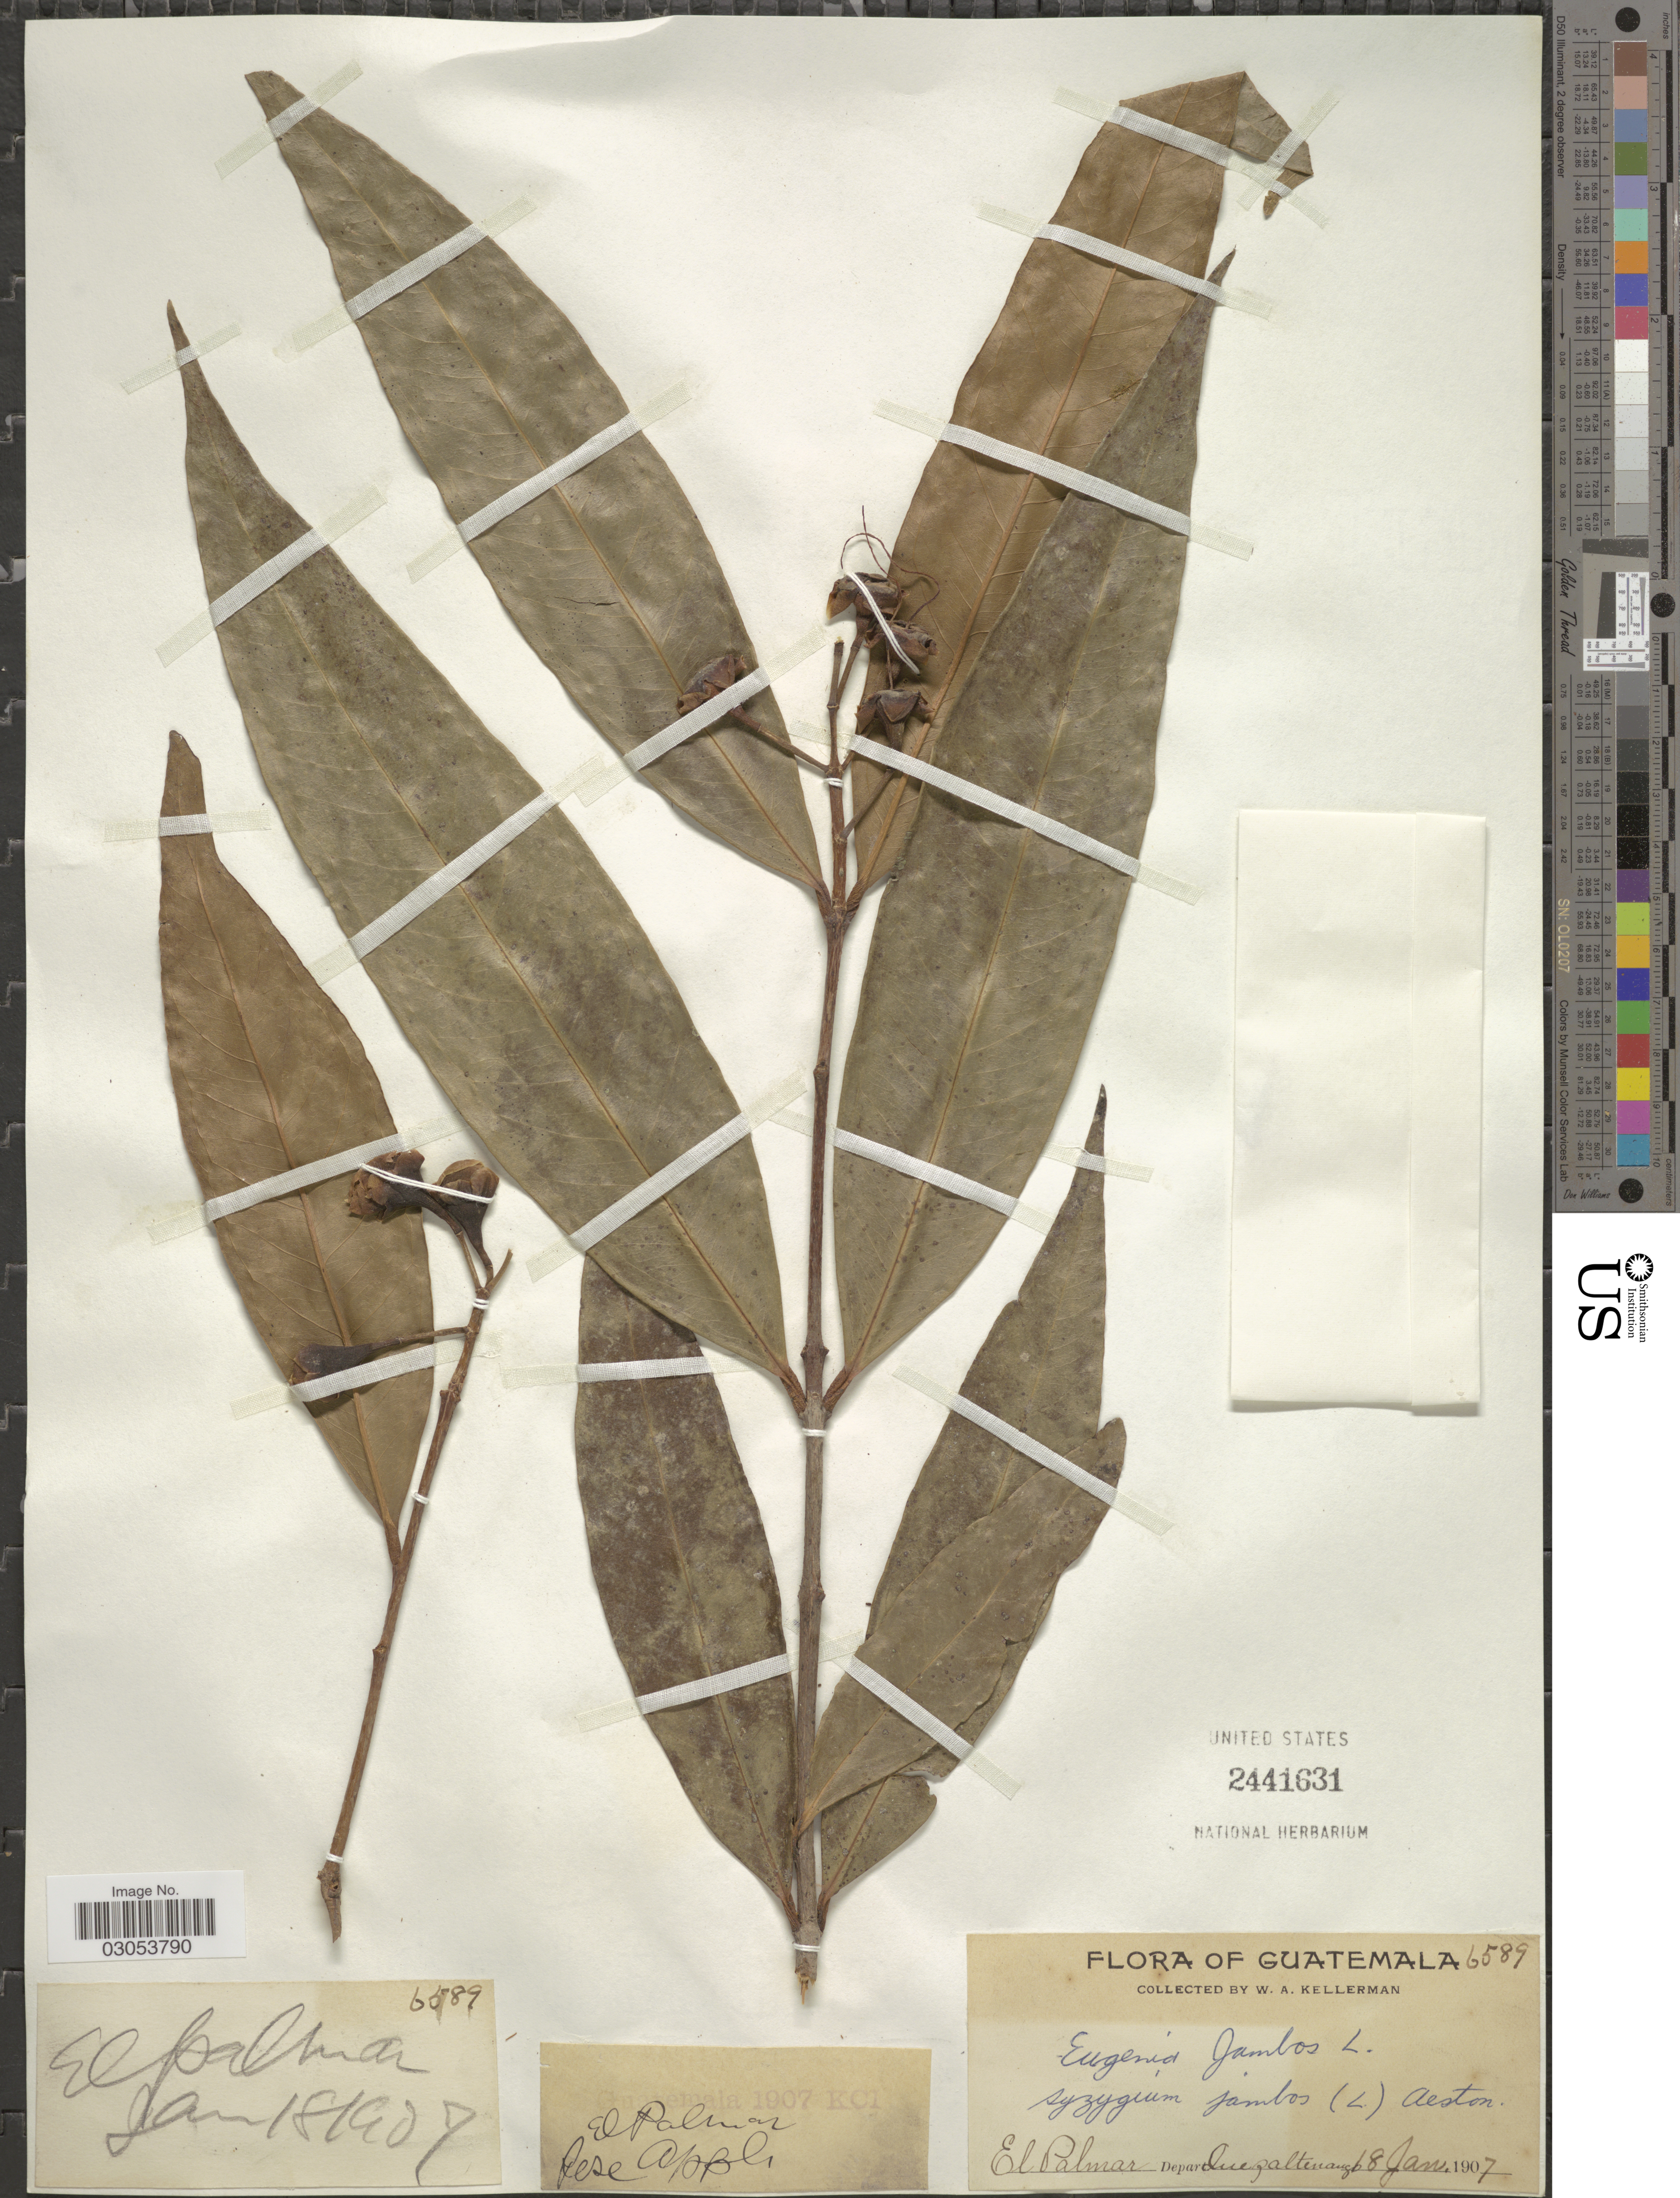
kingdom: Plantae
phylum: Tracheophyta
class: Magnoliopsida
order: Myrtales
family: Myrtaceae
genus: Eugenia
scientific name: Eugenia jambos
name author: L.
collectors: W. Kellerman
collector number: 6589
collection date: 1907-01-18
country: Guatemala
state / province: Quetzaltenango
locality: El Palmar Depart Quezaltenango.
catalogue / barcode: US 2441631